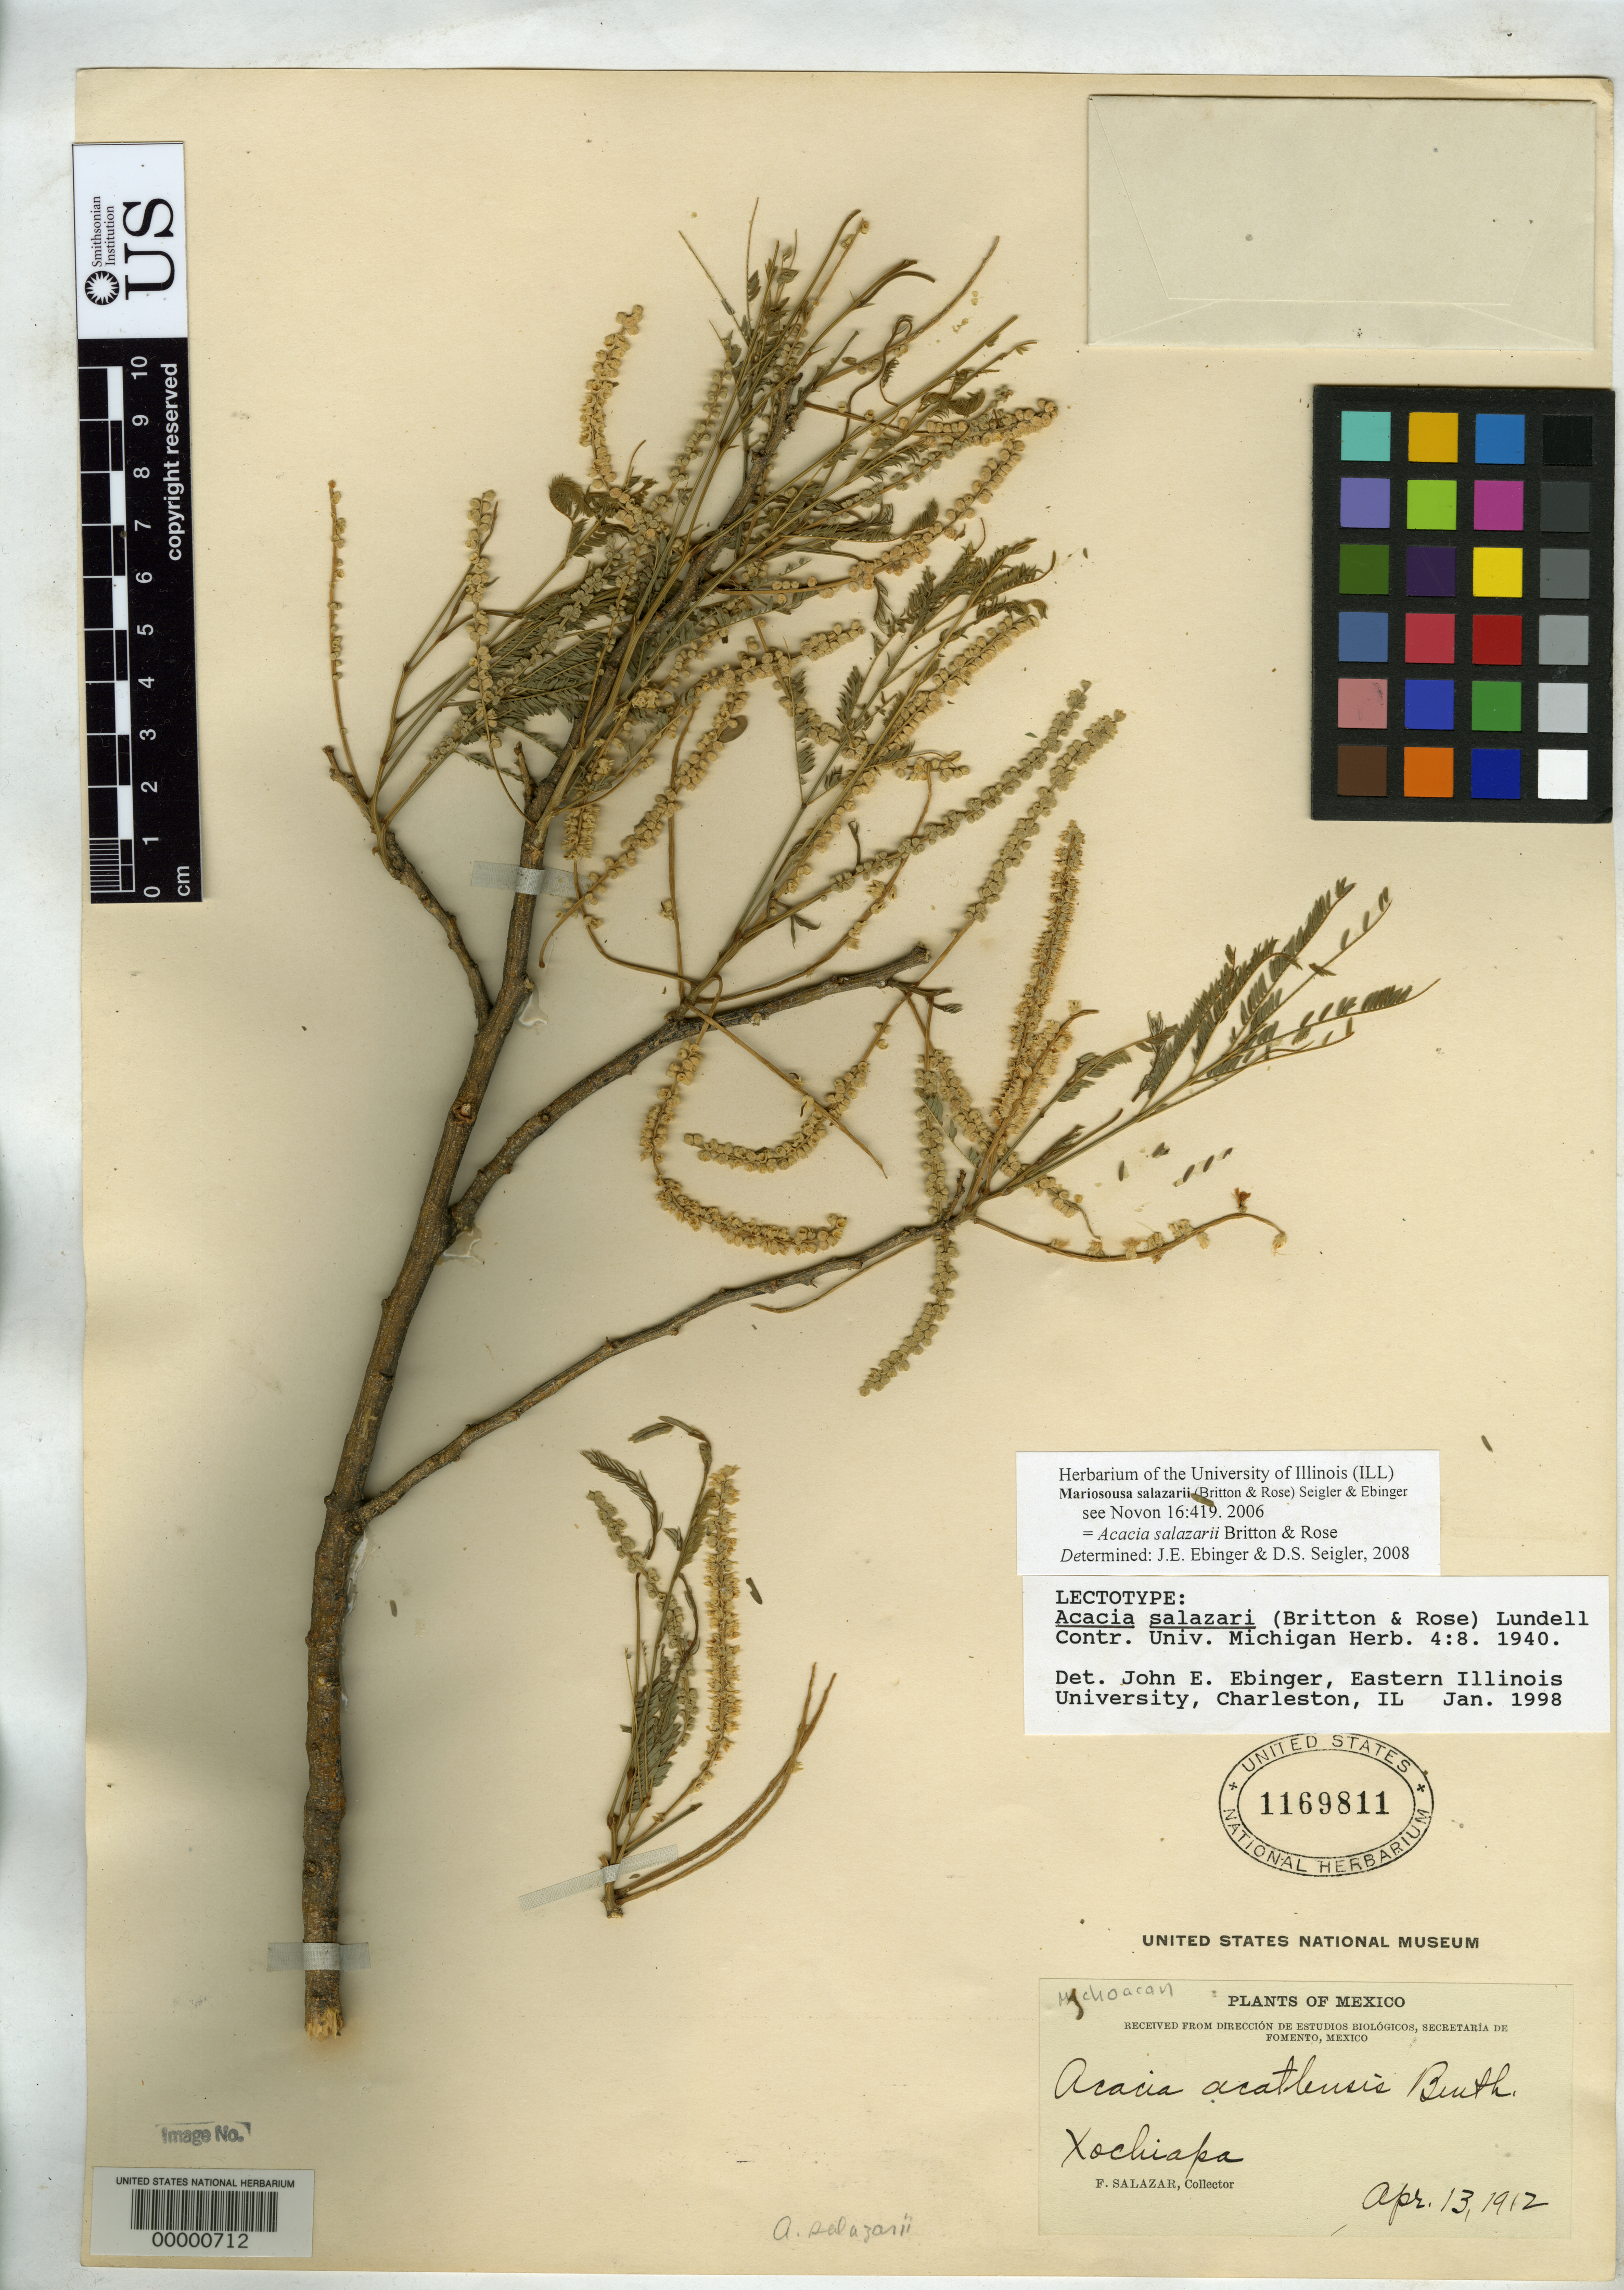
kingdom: Plantae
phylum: Tracheophyta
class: Magnoliopsida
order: Fabales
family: Fabaceae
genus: Senegalia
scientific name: Senegalia salazarii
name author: Britton & Rose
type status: Holotype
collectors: F. Salazar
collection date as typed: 13 Apr 1912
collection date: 1912-04-13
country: Mexico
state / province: Michoacán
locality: Xochiapa.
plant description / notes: Protologue does not indicate location of holotype. US specimen annotated by J.E. Ebinger (1998) as "lectotype", lectotypification apparently not published. Jawad et al. (2000, Ann. Missouri Bot. Gard. 87: 544) and Seigler et al. (2006, Novon 16: 419) cite US sheet as "holotype". NY duplicate bears only fragmentary material.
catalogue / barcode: US 1169811